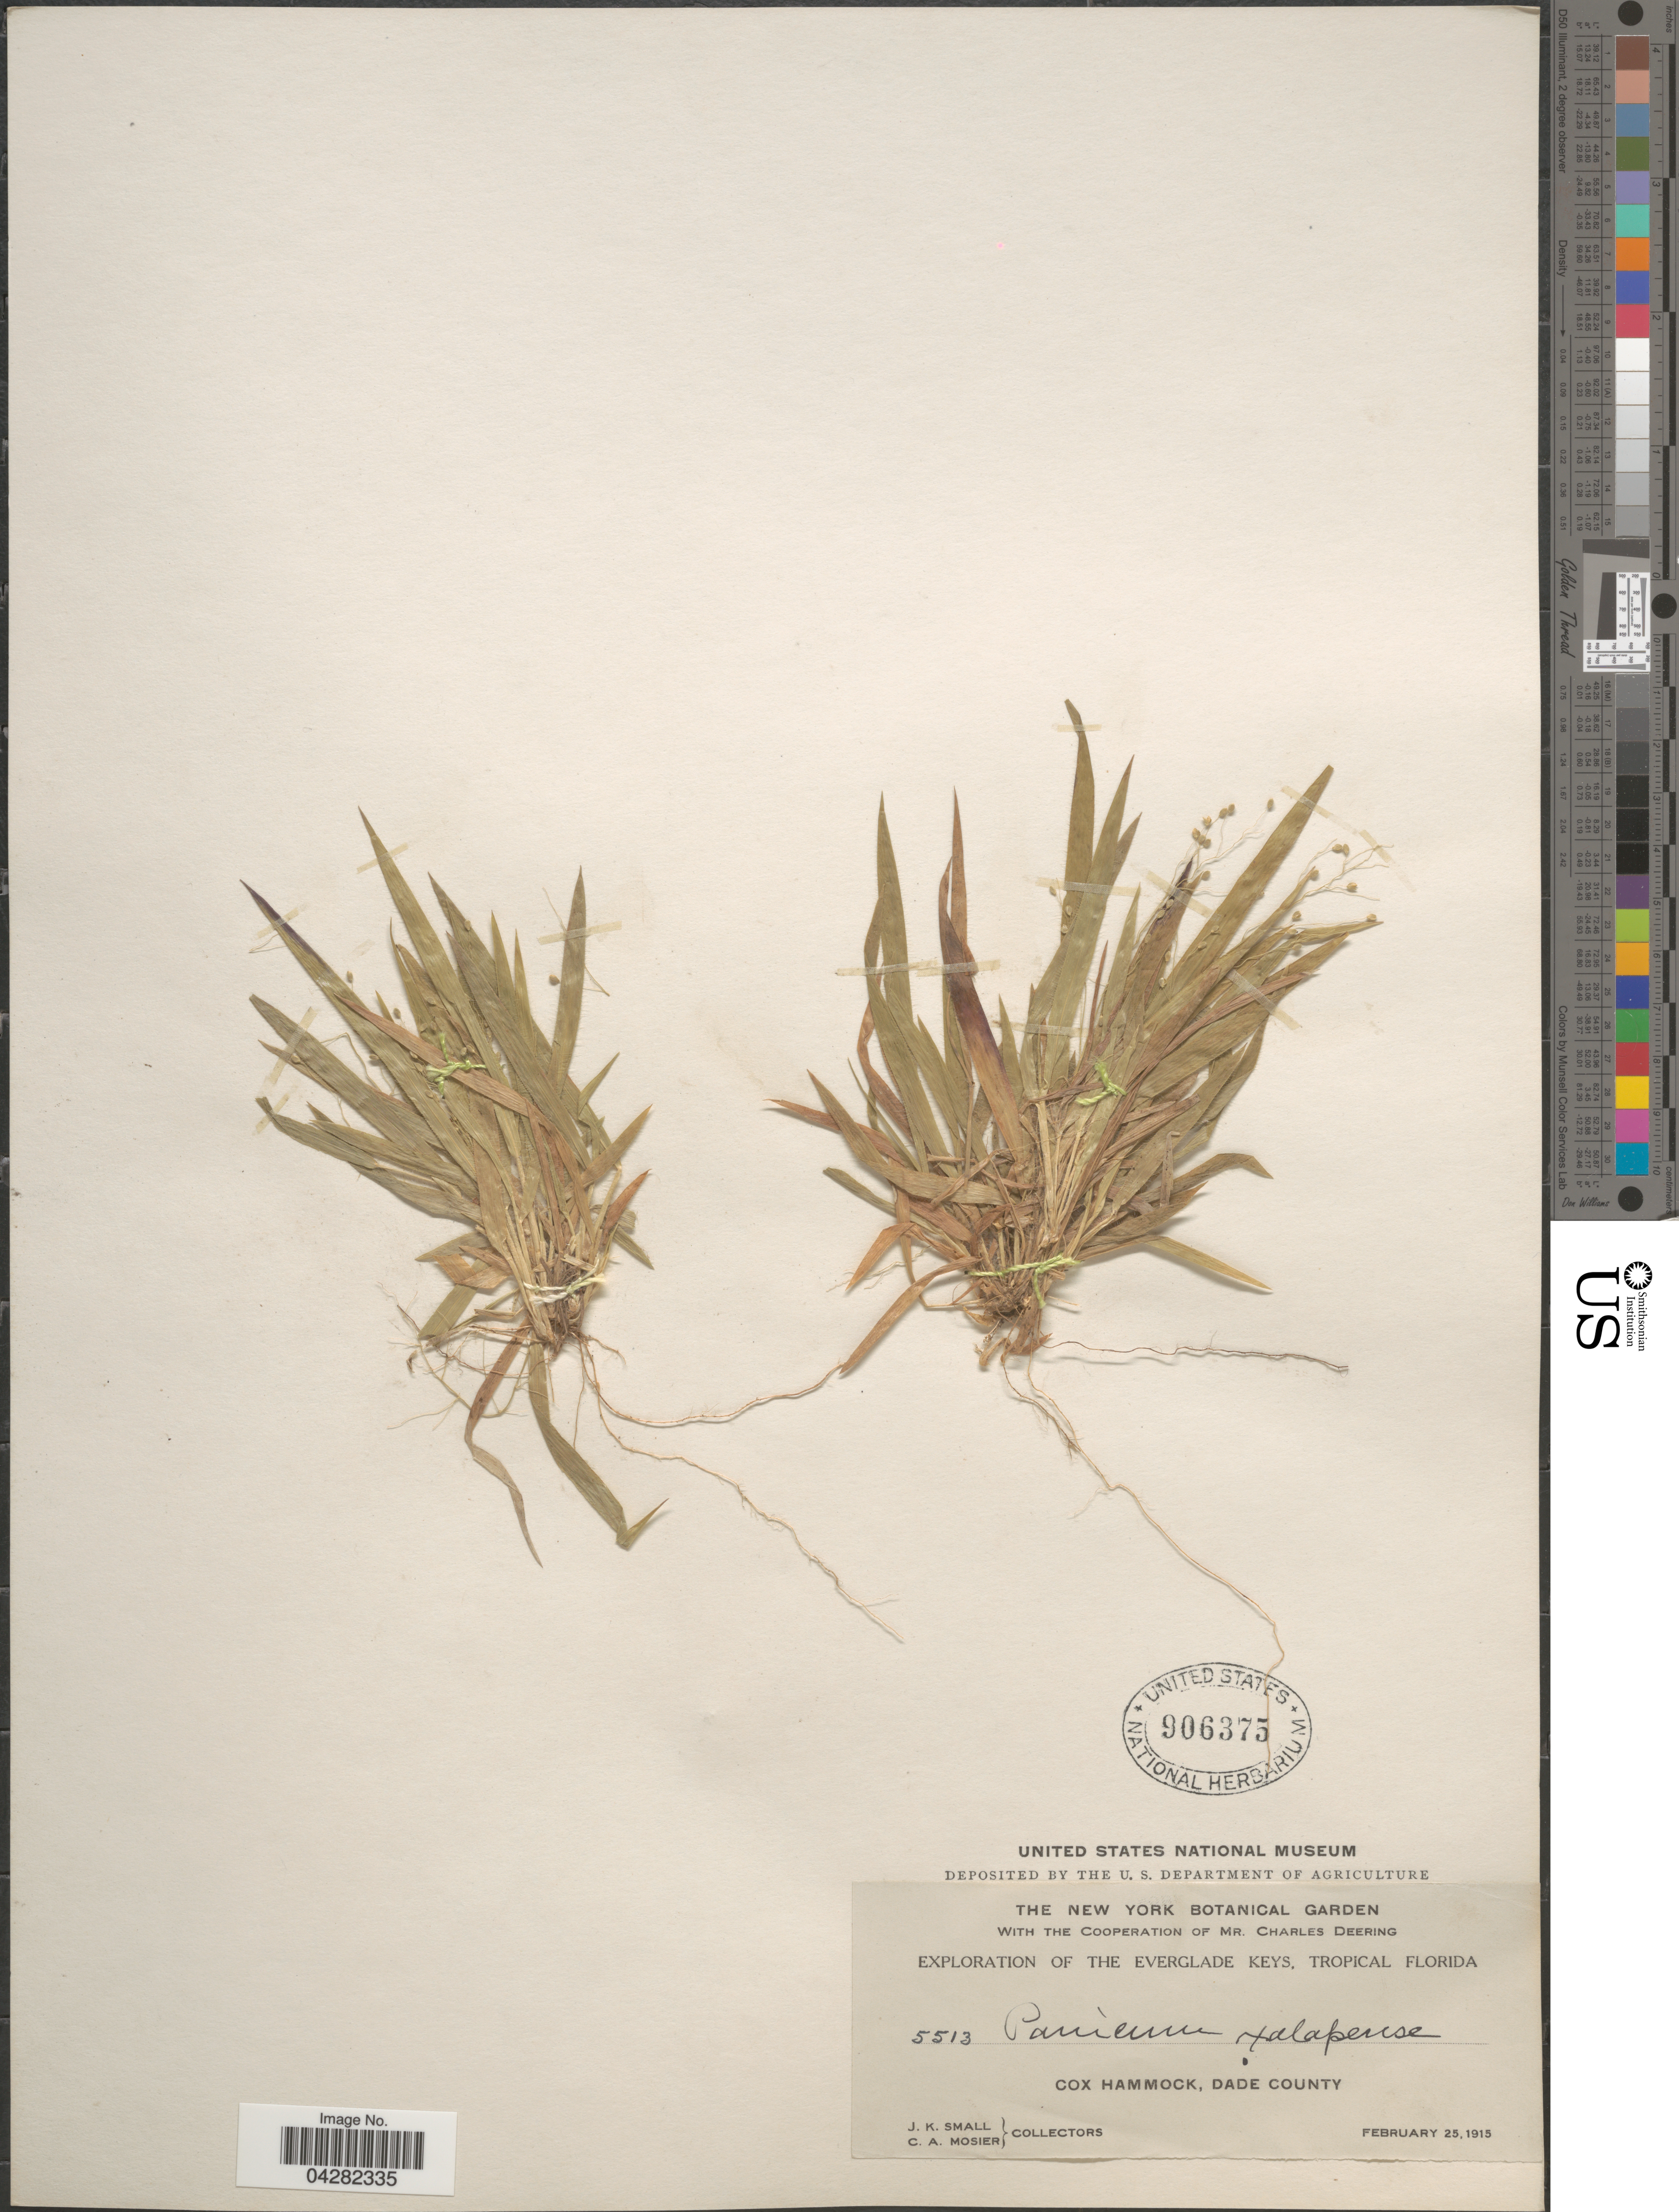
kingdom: Plantae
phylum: Tracheophyta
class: Liliopsida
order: Poales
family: Poaceae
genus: Dichanthelium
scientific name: Dichanthelium laxiflorum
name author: (Lam.) Gould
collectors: J. K. Small & C. A. Mosier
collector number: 5513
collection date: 1915-02-25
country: United States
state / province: Florida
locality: Exploration of the Everglade Keys, Tropical Florida. Cox Hammock, Dade County.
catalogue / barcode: US 906375